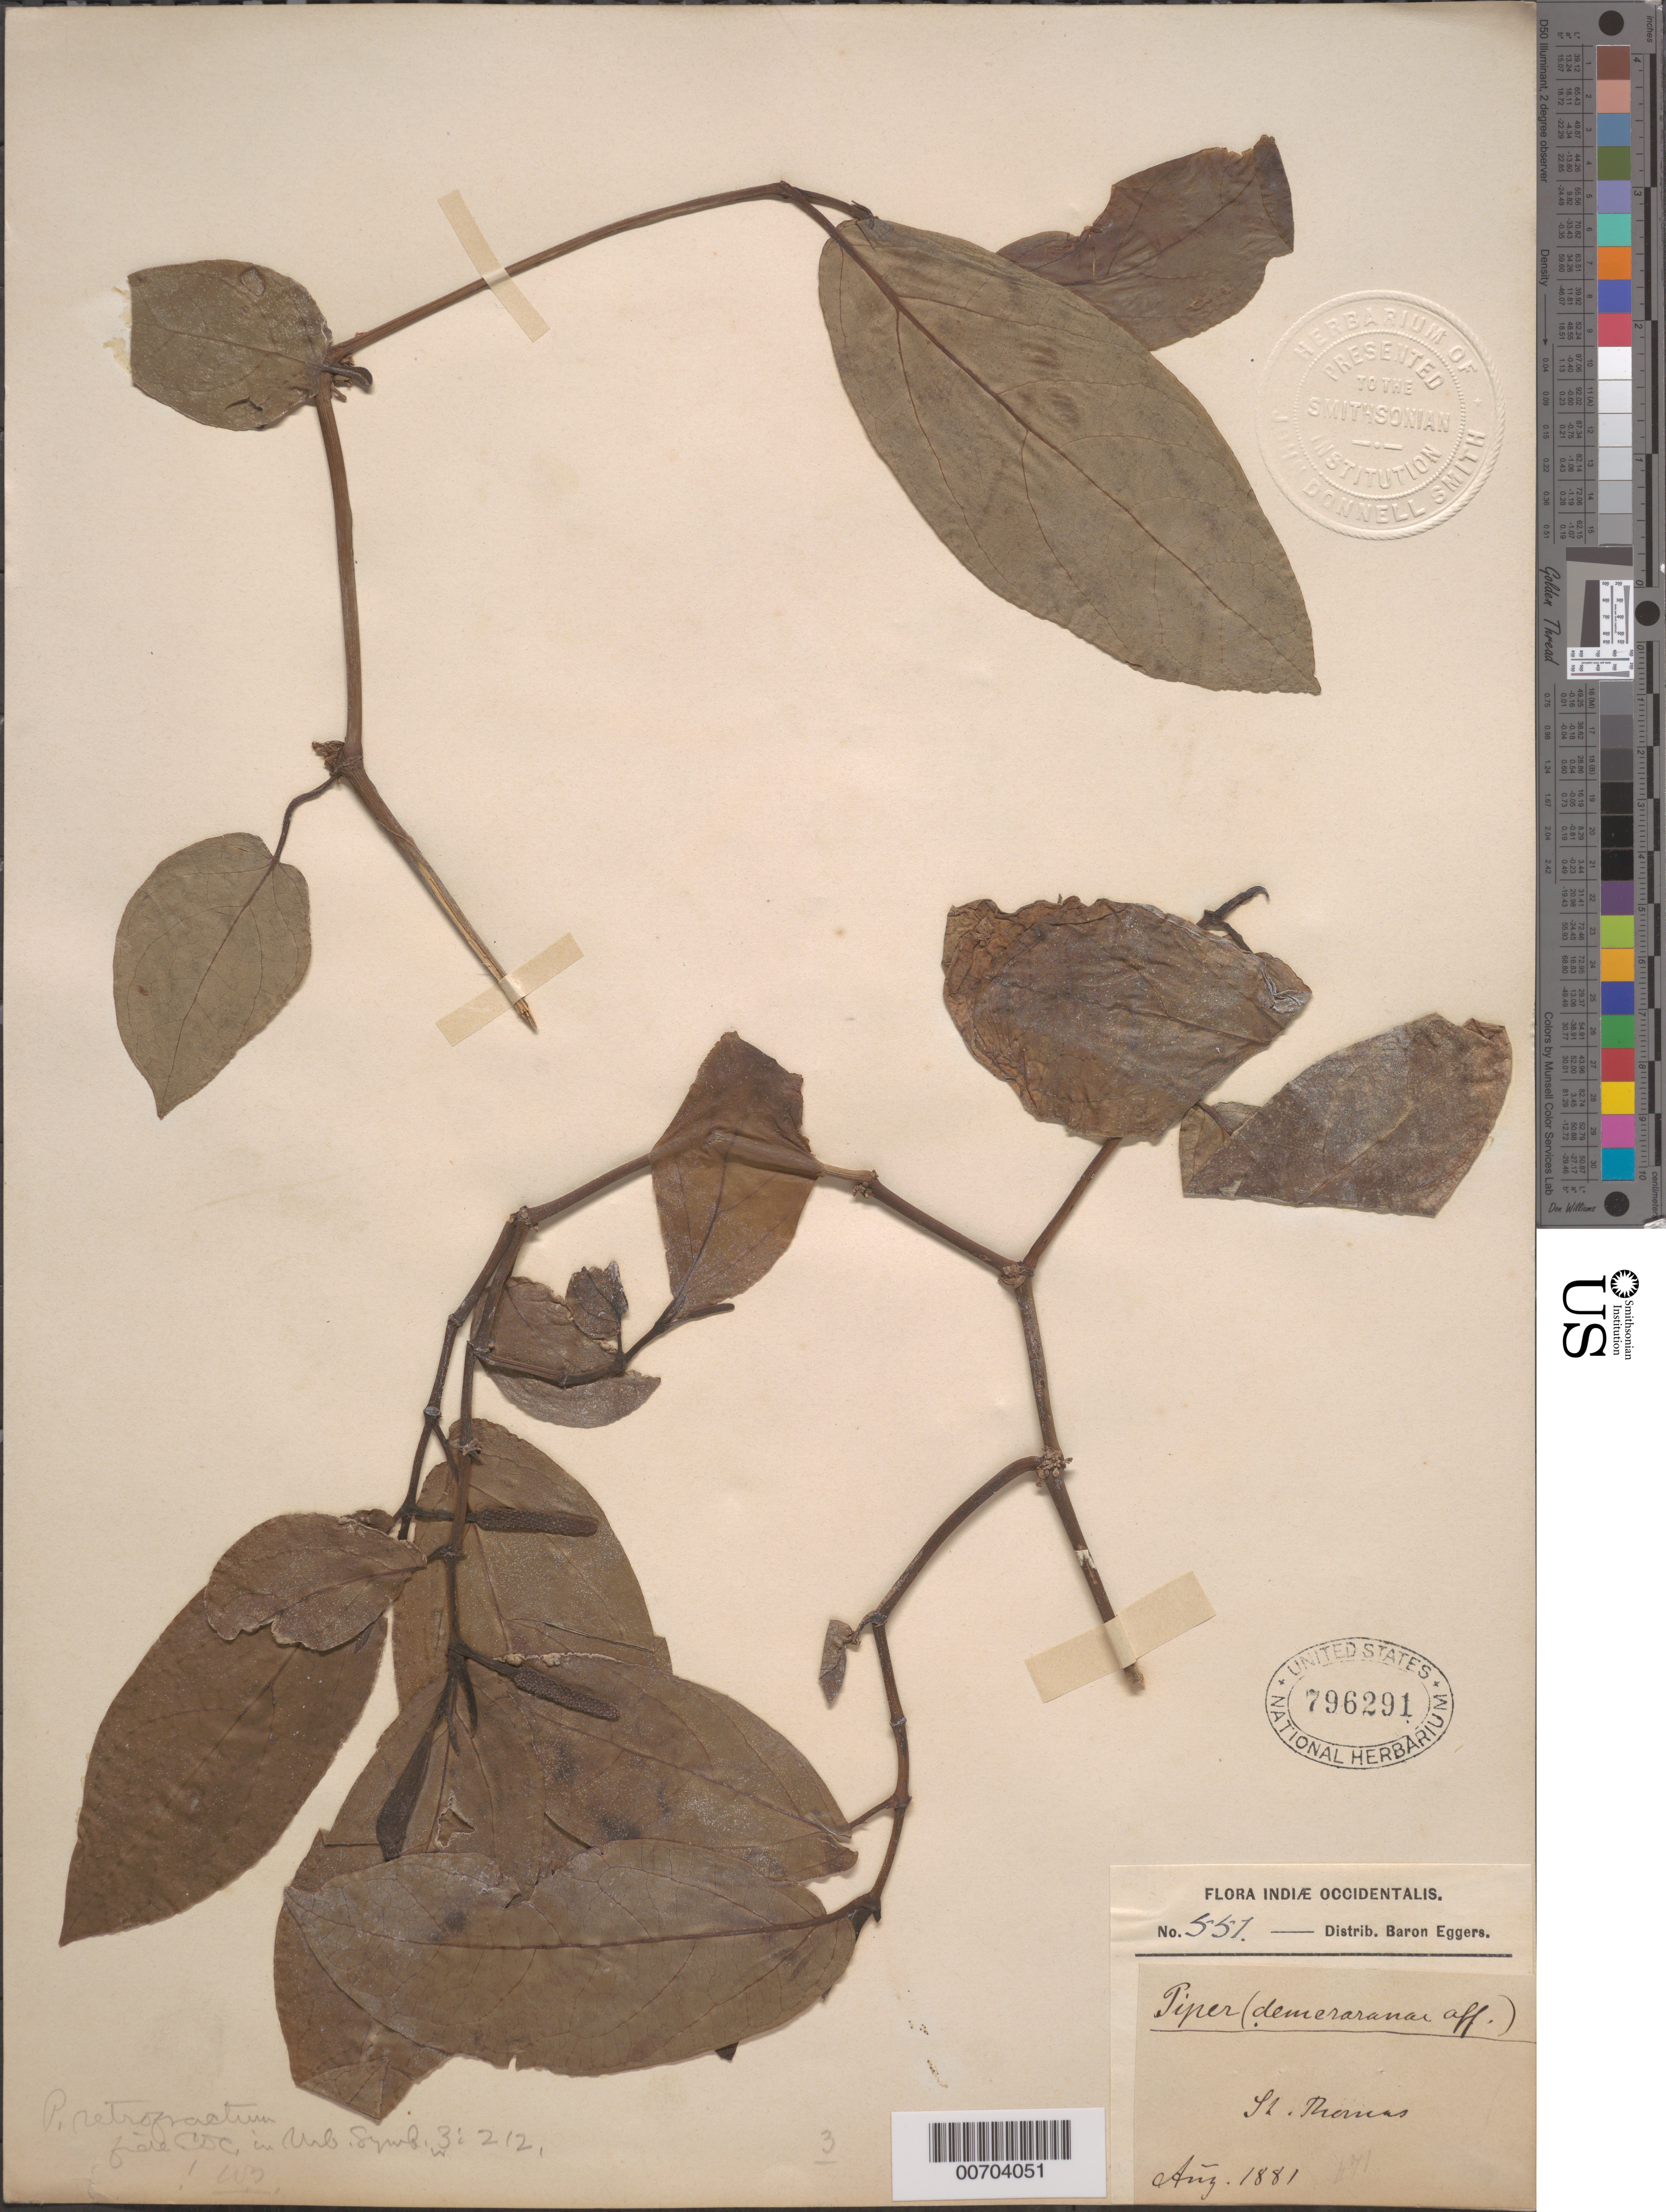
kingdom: Plantae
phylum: Tracheophyta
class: Magnoliopsida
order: Piperales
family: Piperaceae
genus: Piper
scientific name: Piper retrofractum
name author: Vahl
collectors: H. F. A. von Eggers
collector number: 551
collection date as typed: Aug 1881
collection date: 1881-08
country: U.S. Virgin Islands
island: St. Thomas Island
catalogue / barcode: US 796291